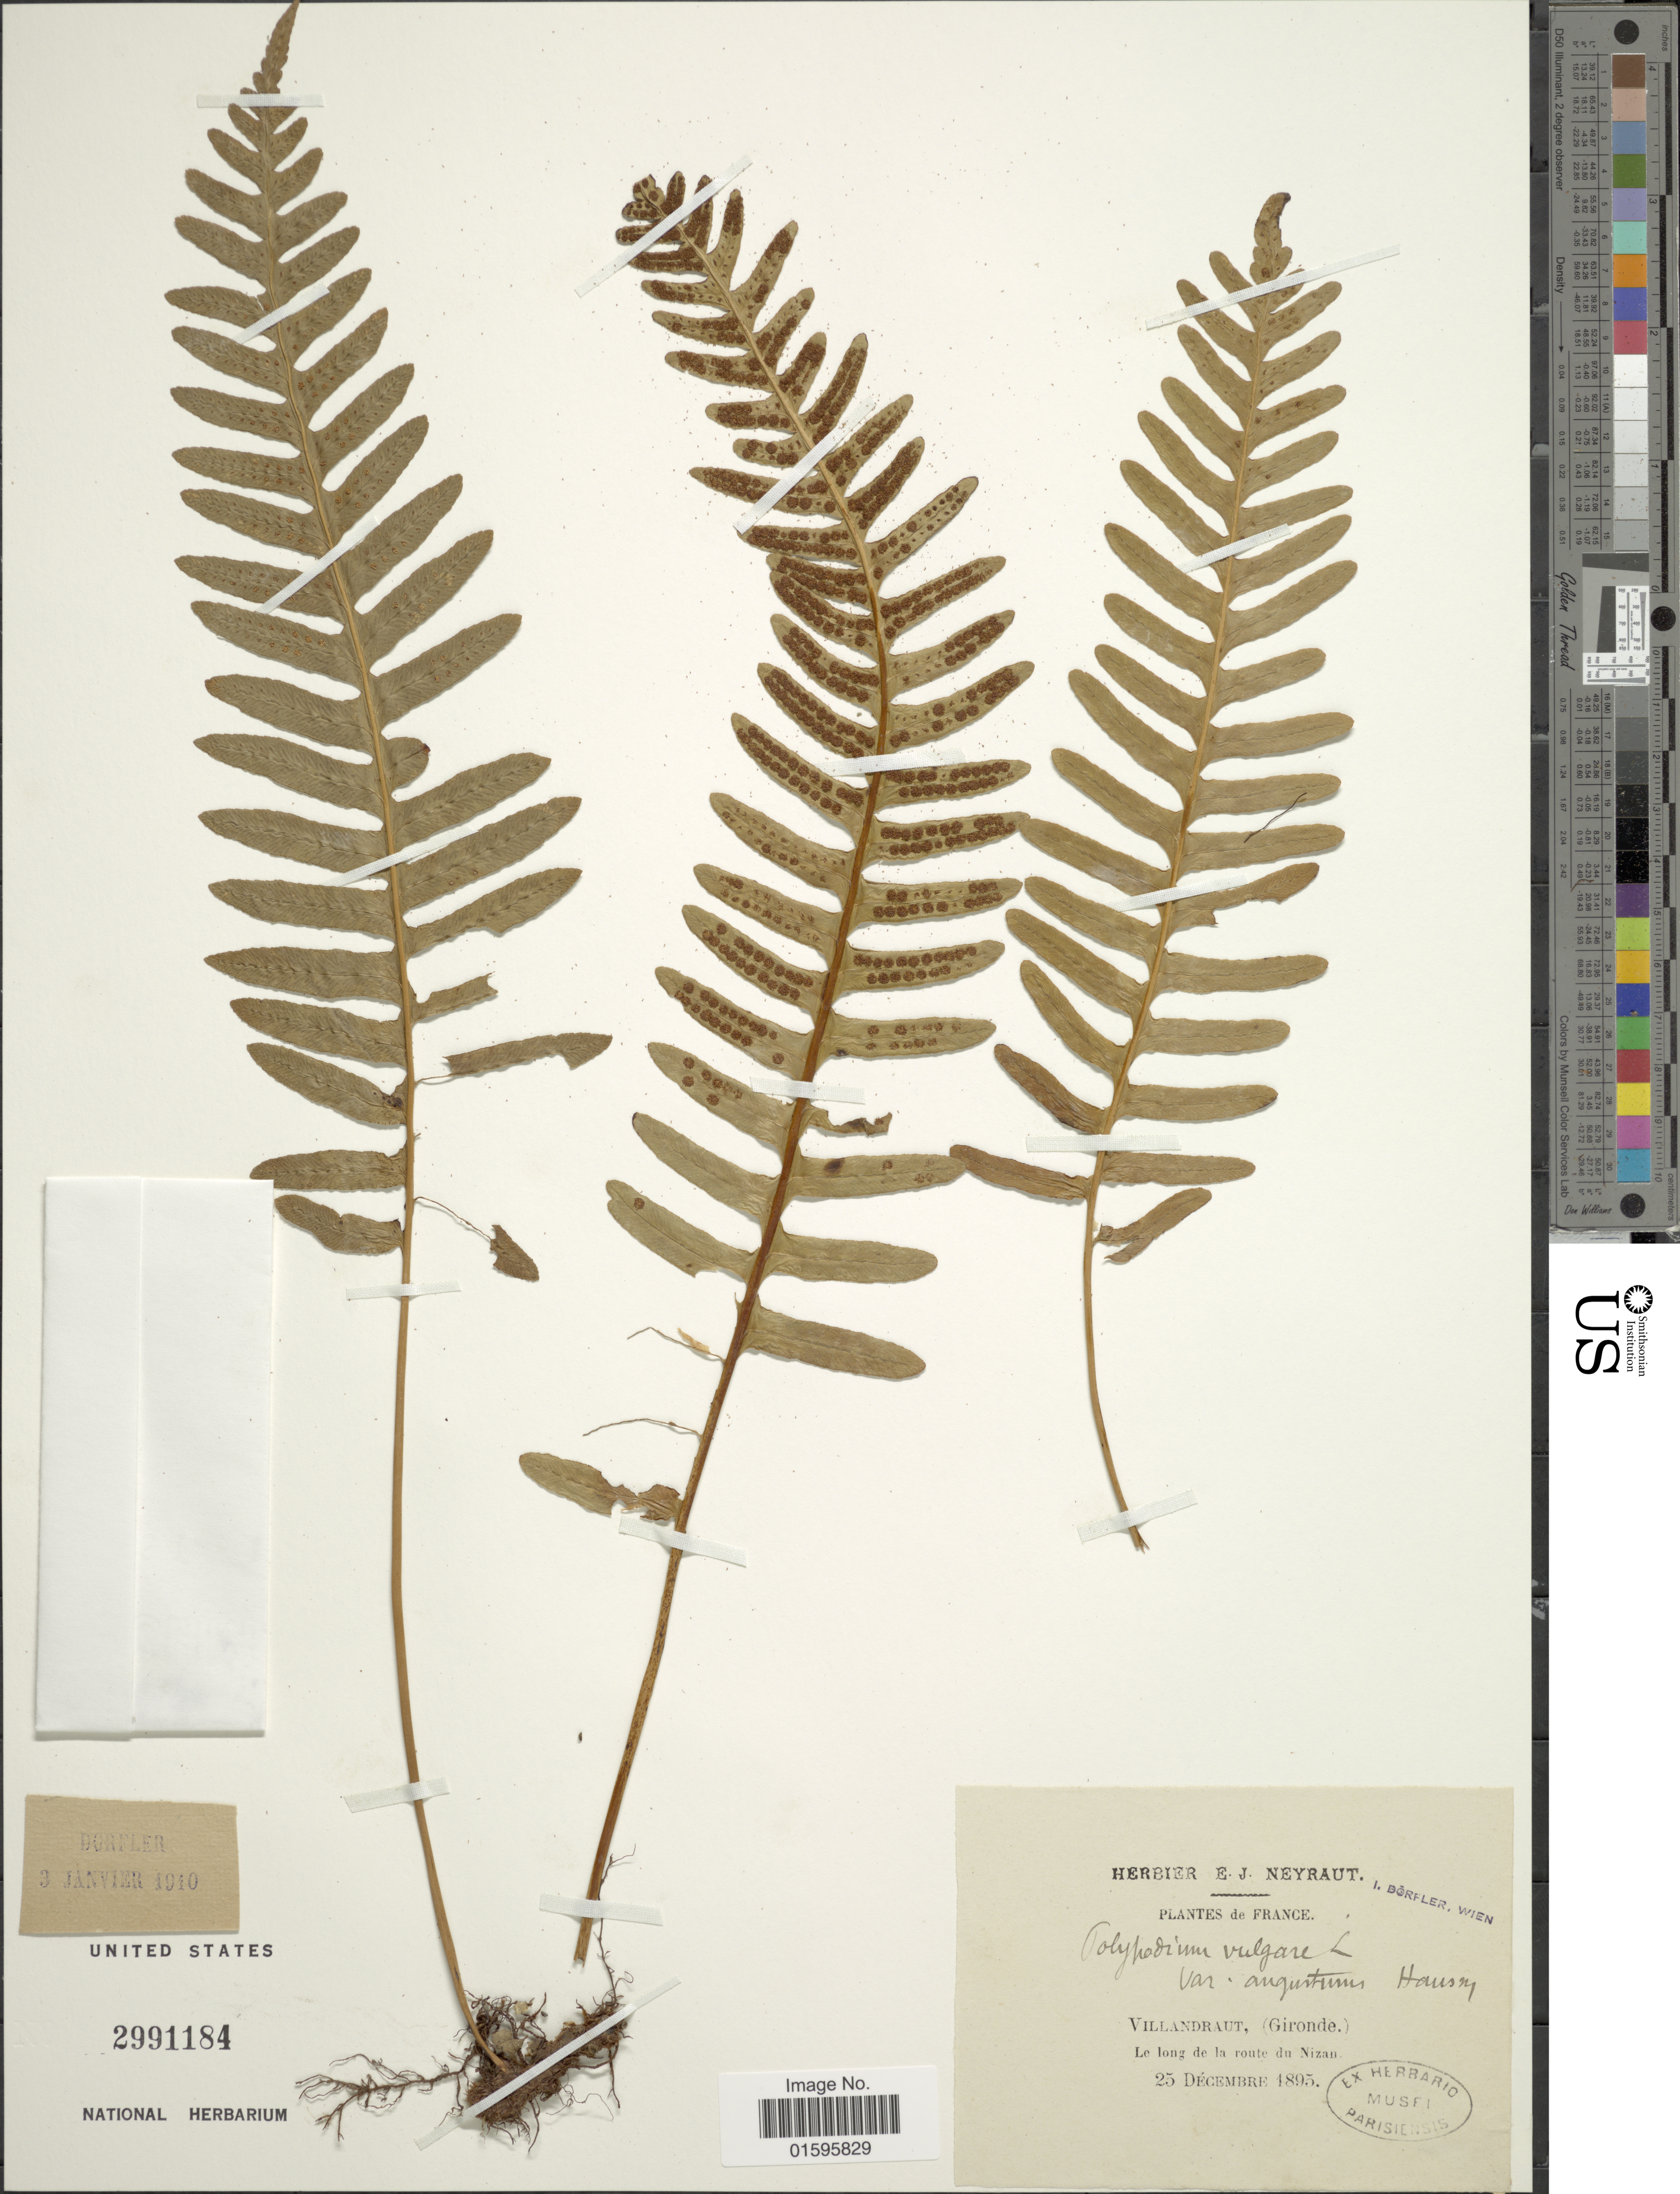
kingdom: Plantae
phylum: Tracheophyta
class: Polypodiopsida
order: Polypodiales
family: Polypodiaceae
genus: Polypodium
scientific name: Polypodium vulgare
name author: L.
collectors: Dorfler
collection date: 1895-12-25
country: France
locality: Villandraut, (Gironde), le long de la route du Nizau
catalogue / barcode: US 2991184